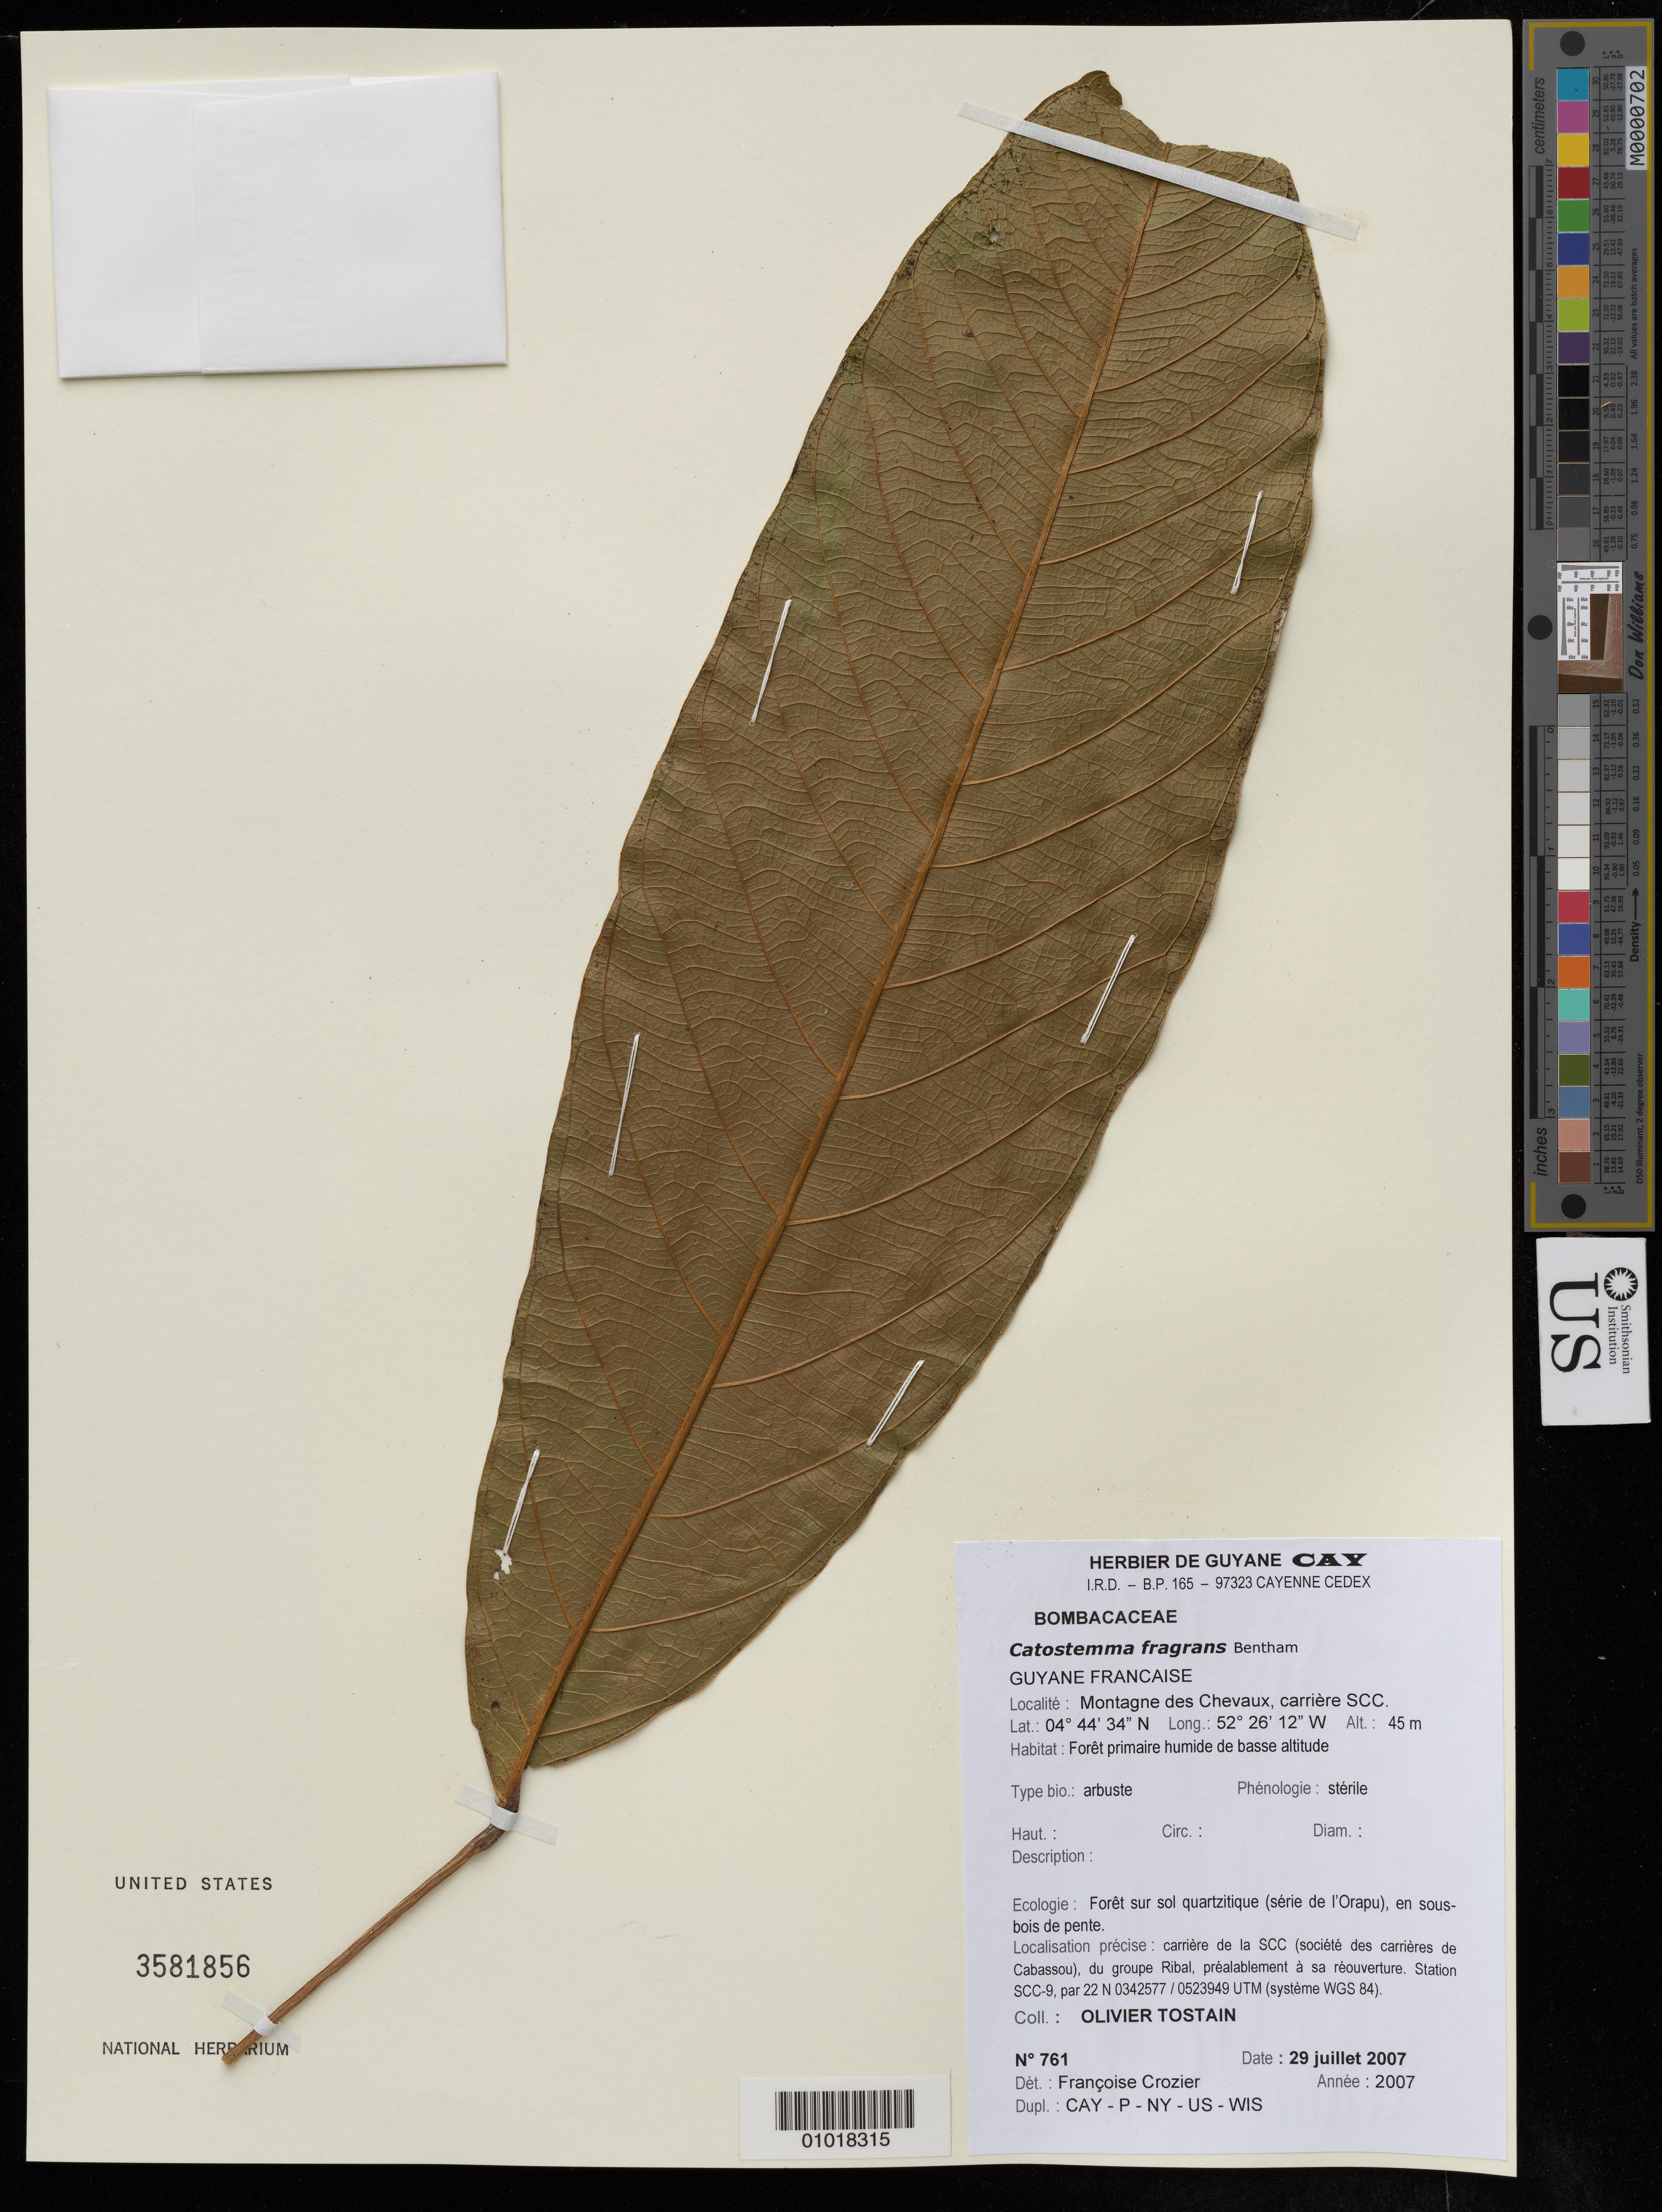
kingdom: Plantae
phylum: Tracheophyta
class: Magnoliopsida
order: Malvales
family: Malvaceae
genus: Catostemma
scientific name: Catostemma fragrans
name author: Benth.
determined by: Crozier, F.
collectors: O. Tostain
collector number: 761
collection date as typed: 29-Jul-07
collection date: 2007-07-29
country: French Guiana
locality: Montagne des Chevaux, carriere SCC (societe des carrieres de Cabassou), du groupe Ribal, prealablement a sa reouverture. Station SCC-9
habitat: Foret primaire humide de basse altitude. Foret sur sol quartzitique (serie de l'Orapu), en sous-bois de pente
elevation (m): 45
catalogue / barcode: US 3581856